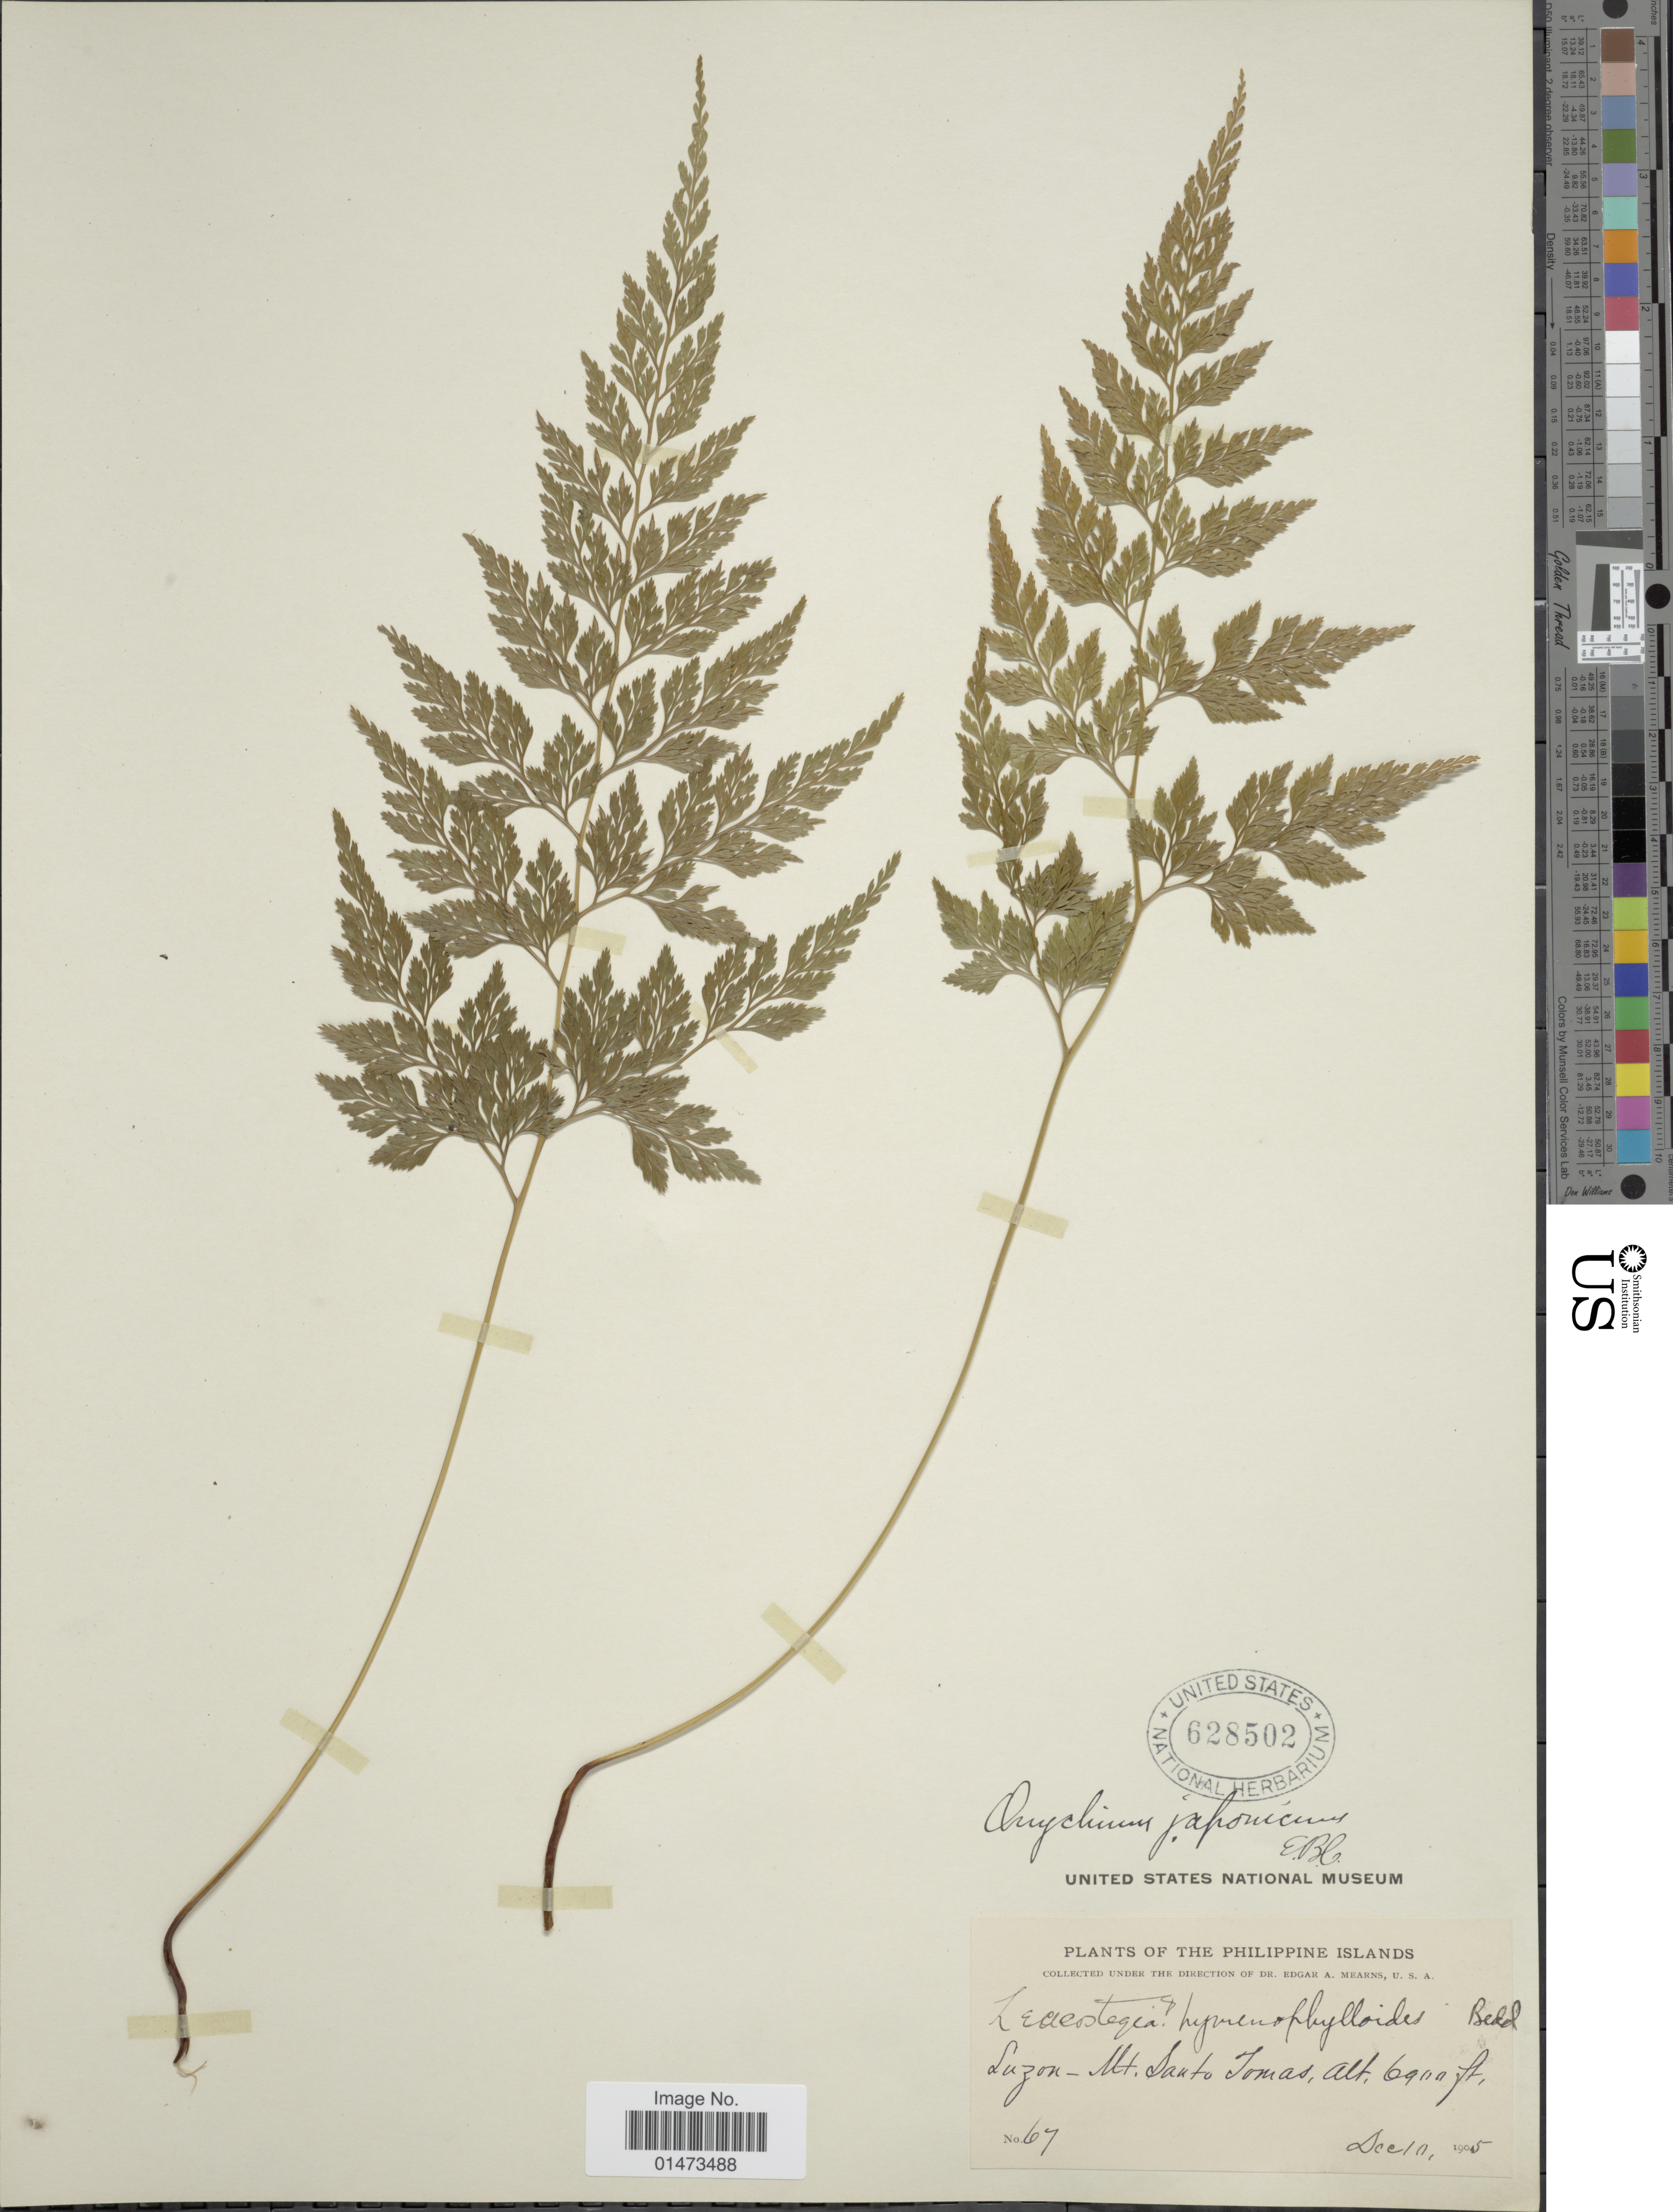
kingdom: Plantae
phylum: Tracheophyta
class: Polypodiopsida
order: Polypodiales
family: Pteridaceae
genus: Onychium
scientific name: Onychium japonicum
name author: (Thunb.) Kunze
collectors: E. A. Mearns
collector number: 67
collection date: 1905-12-10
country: Philippines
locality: Luzon, Mt. Santo Tomas.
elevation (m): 2103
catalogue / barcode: US 628502